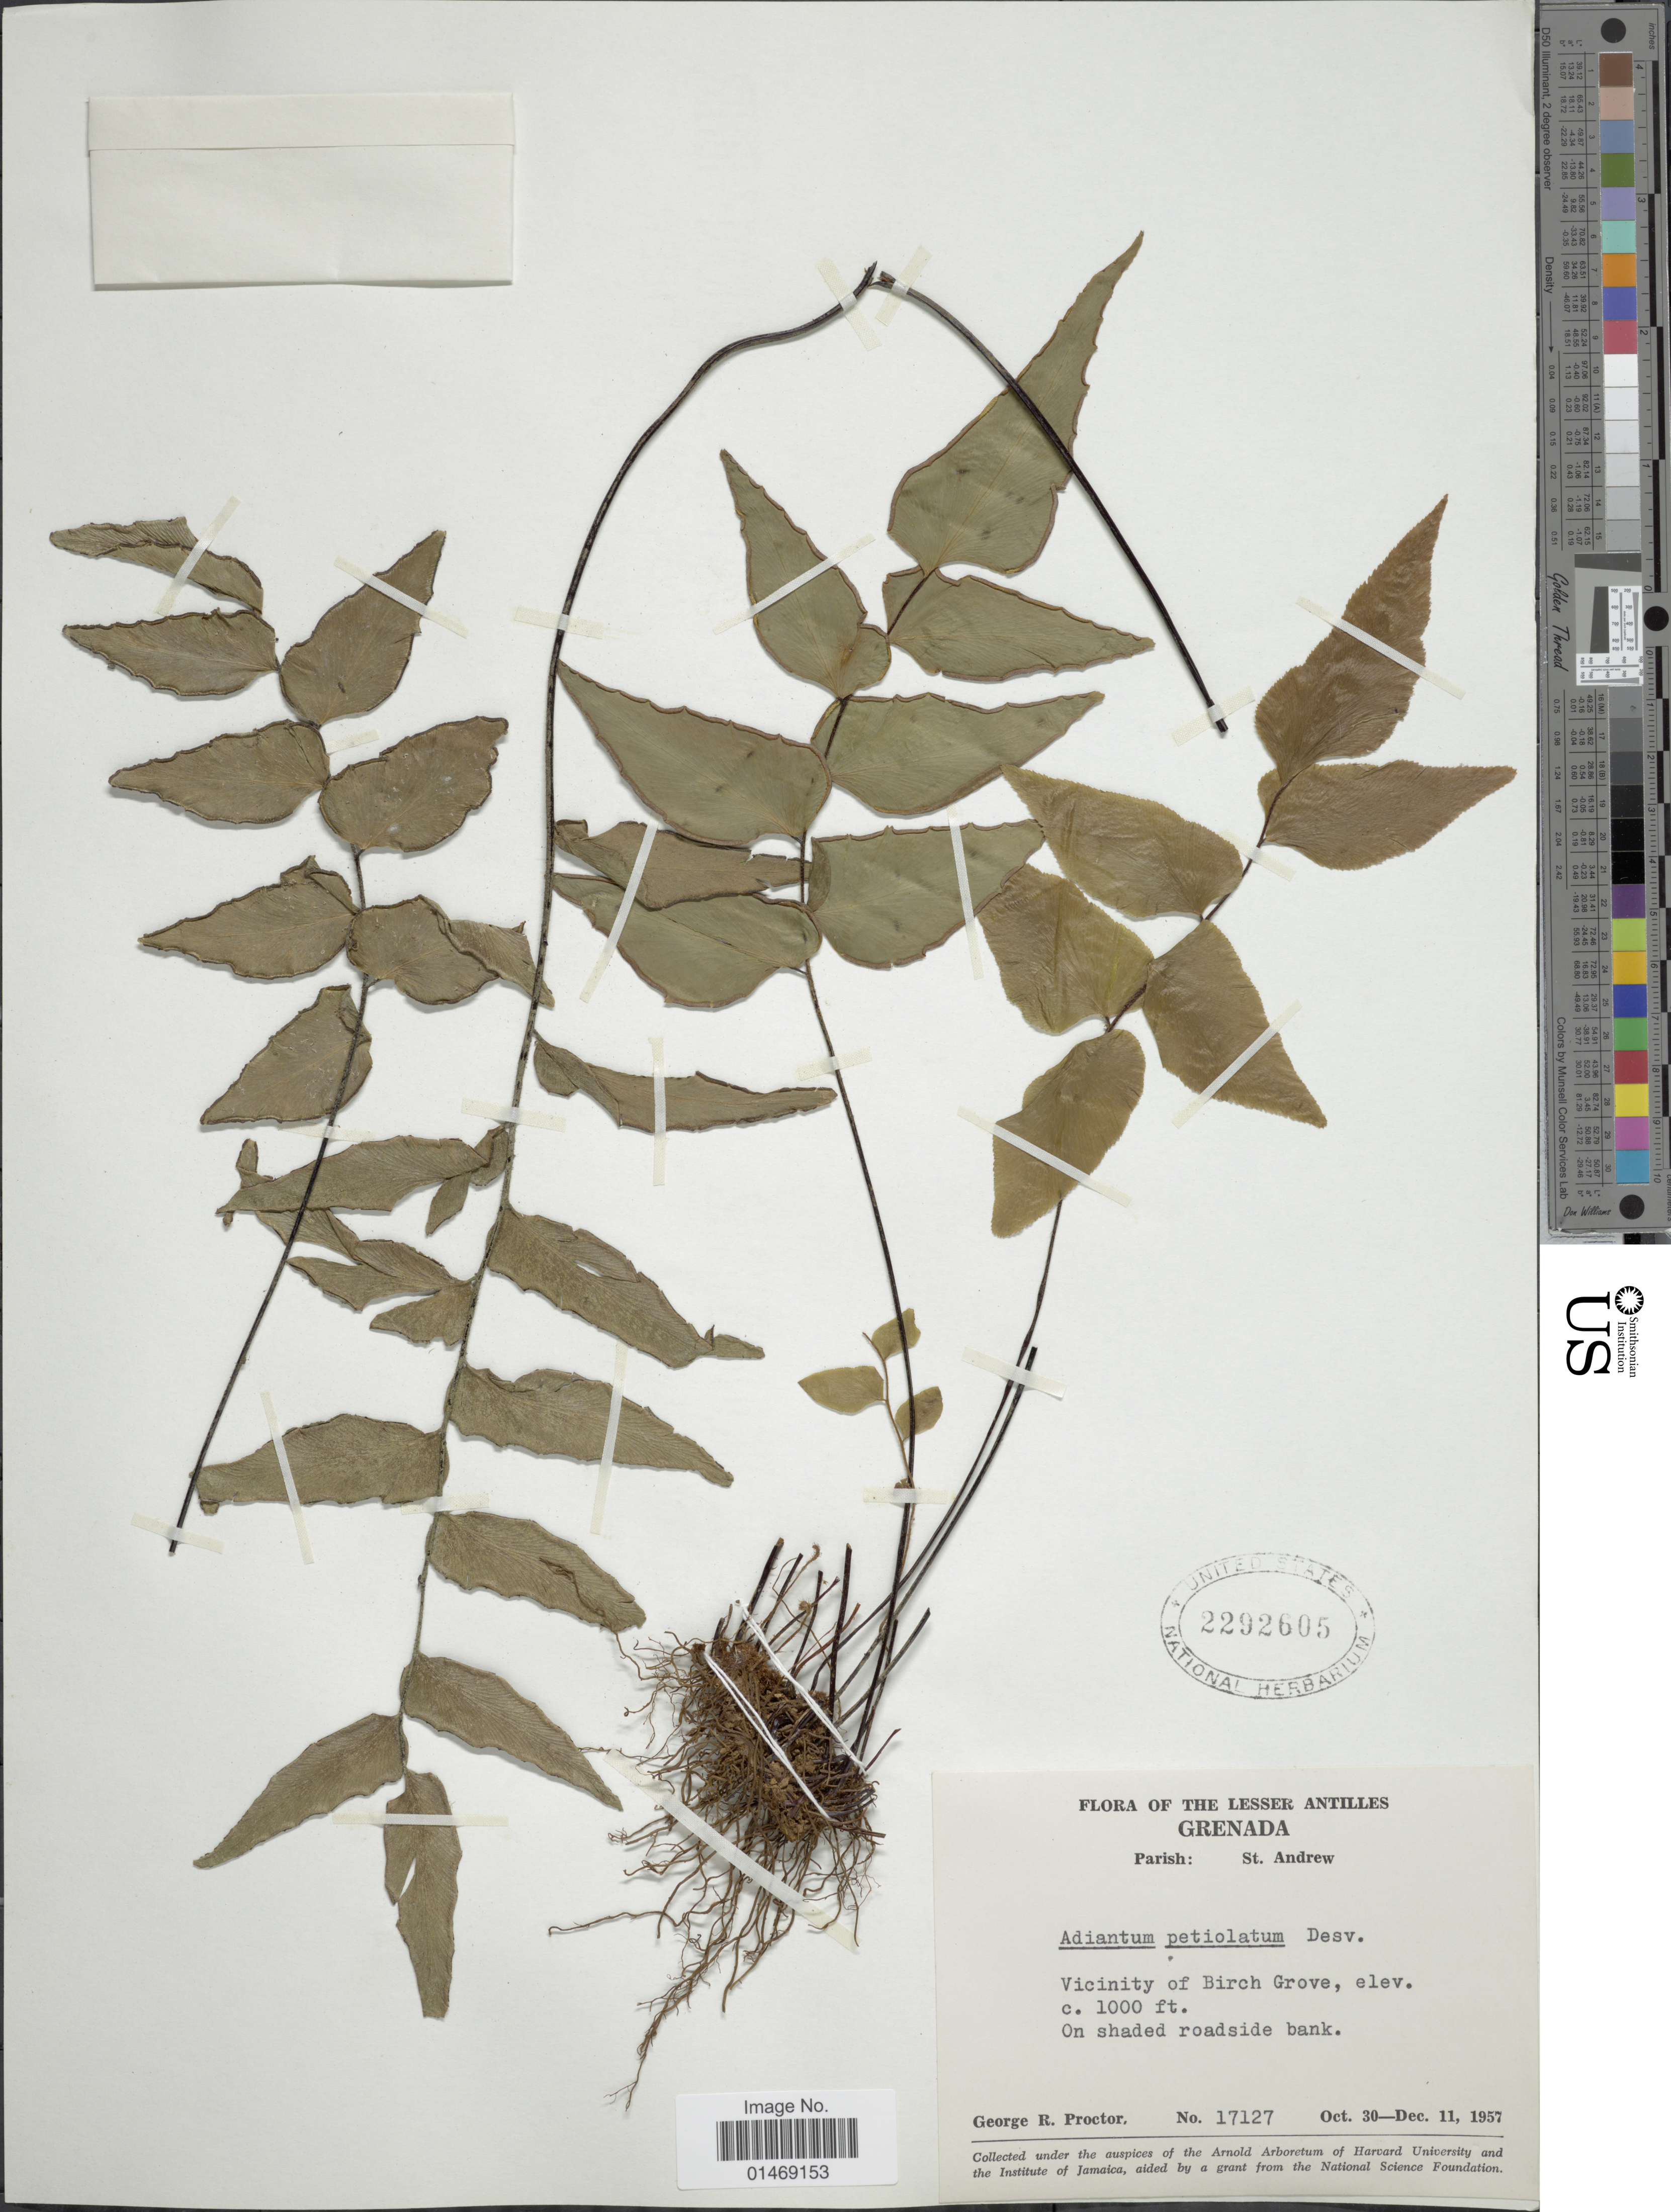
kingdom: Plantae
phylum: Tracheophyta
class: Polypodiopsida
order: Polypodiales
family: Pteridaceae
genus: Adiantum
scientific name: Adiantum petiolatum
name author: Desv.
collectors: G. R. Proctor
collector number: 17127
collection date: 1957-10-30/1957-12-11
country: Grenada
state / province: Saint Andrew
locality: Parish: St Andrew, Vicinity of Birch Grove, On shaded roadside bank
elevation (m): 305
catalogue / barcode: US 2292605